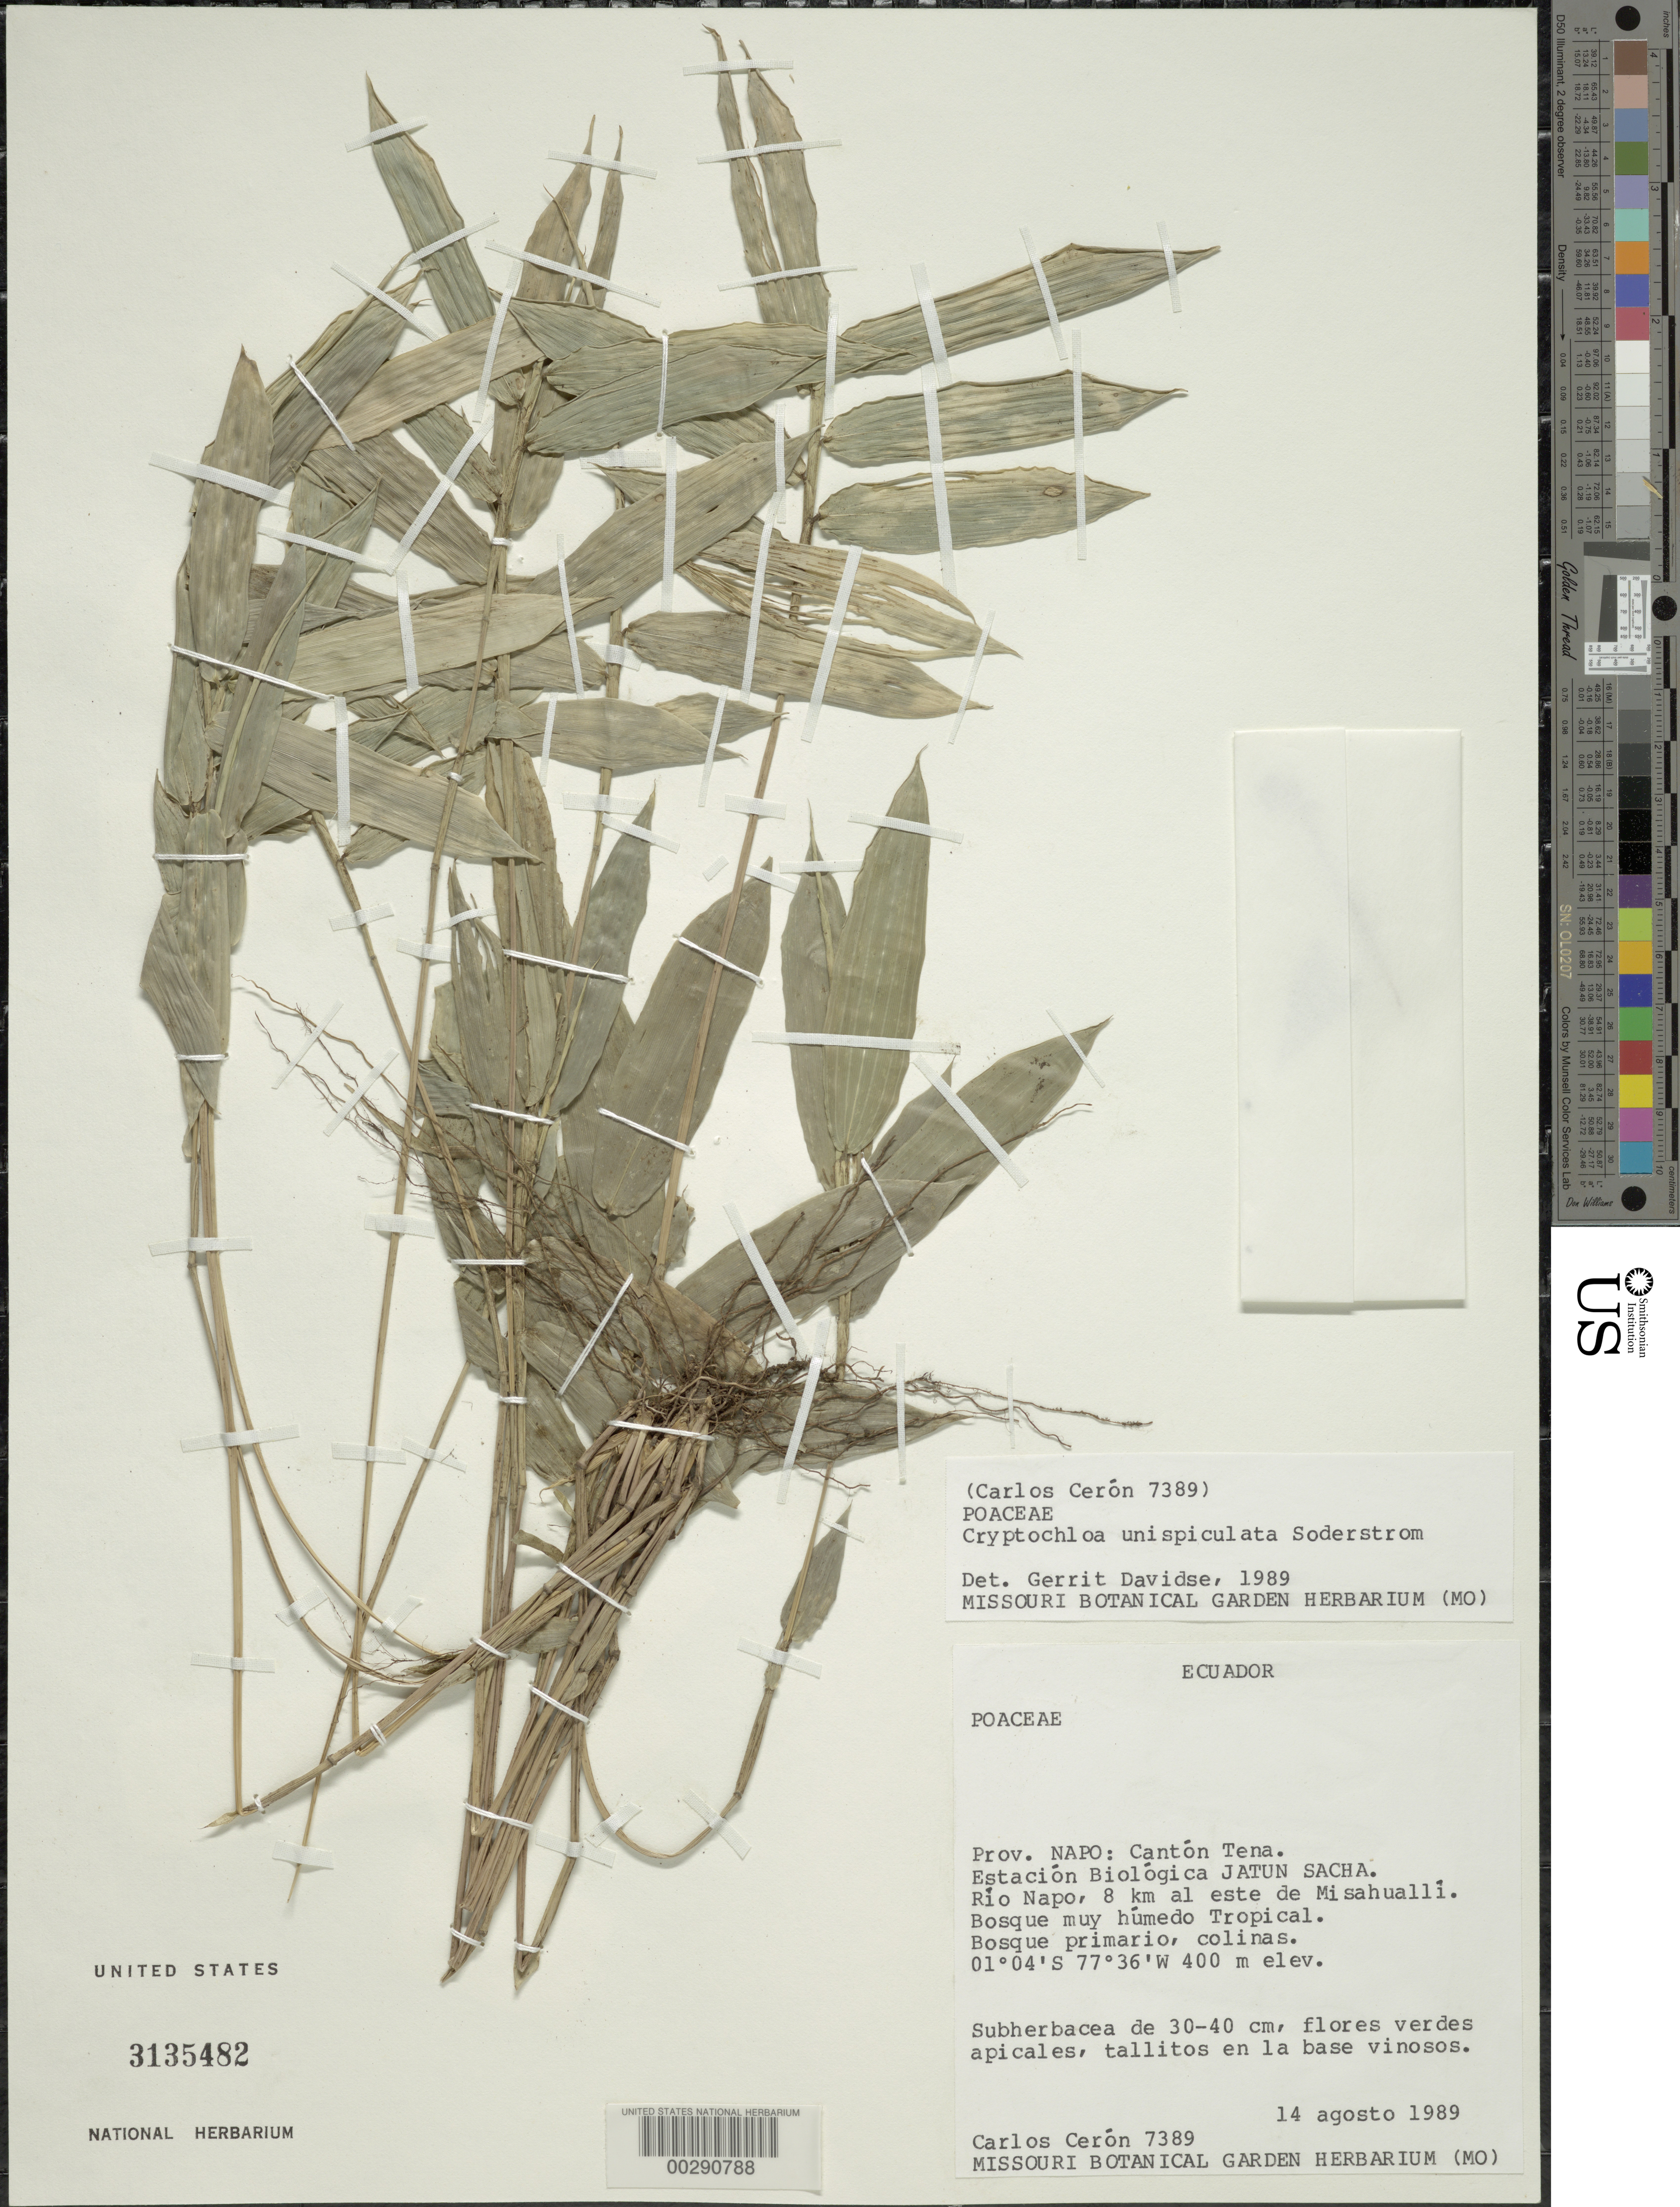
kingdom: Plantae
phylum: Tracheophyta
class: Liliopsida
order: Poales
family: Poaceae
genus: Cryptochloa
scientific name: Cryptochloa unispiculata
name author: Soderstr.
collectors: C. E. Cerón M.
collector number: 7389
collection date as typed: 14 Aug 1989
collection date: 1989-08-14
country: Ecuador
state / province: Napo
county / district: Tena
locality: Canton Tena; estacion biologica jatun sacha; Rio Napo, 8 km E of misahualli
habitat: Primary moist tropical forest; hills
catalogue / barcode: US 3135482